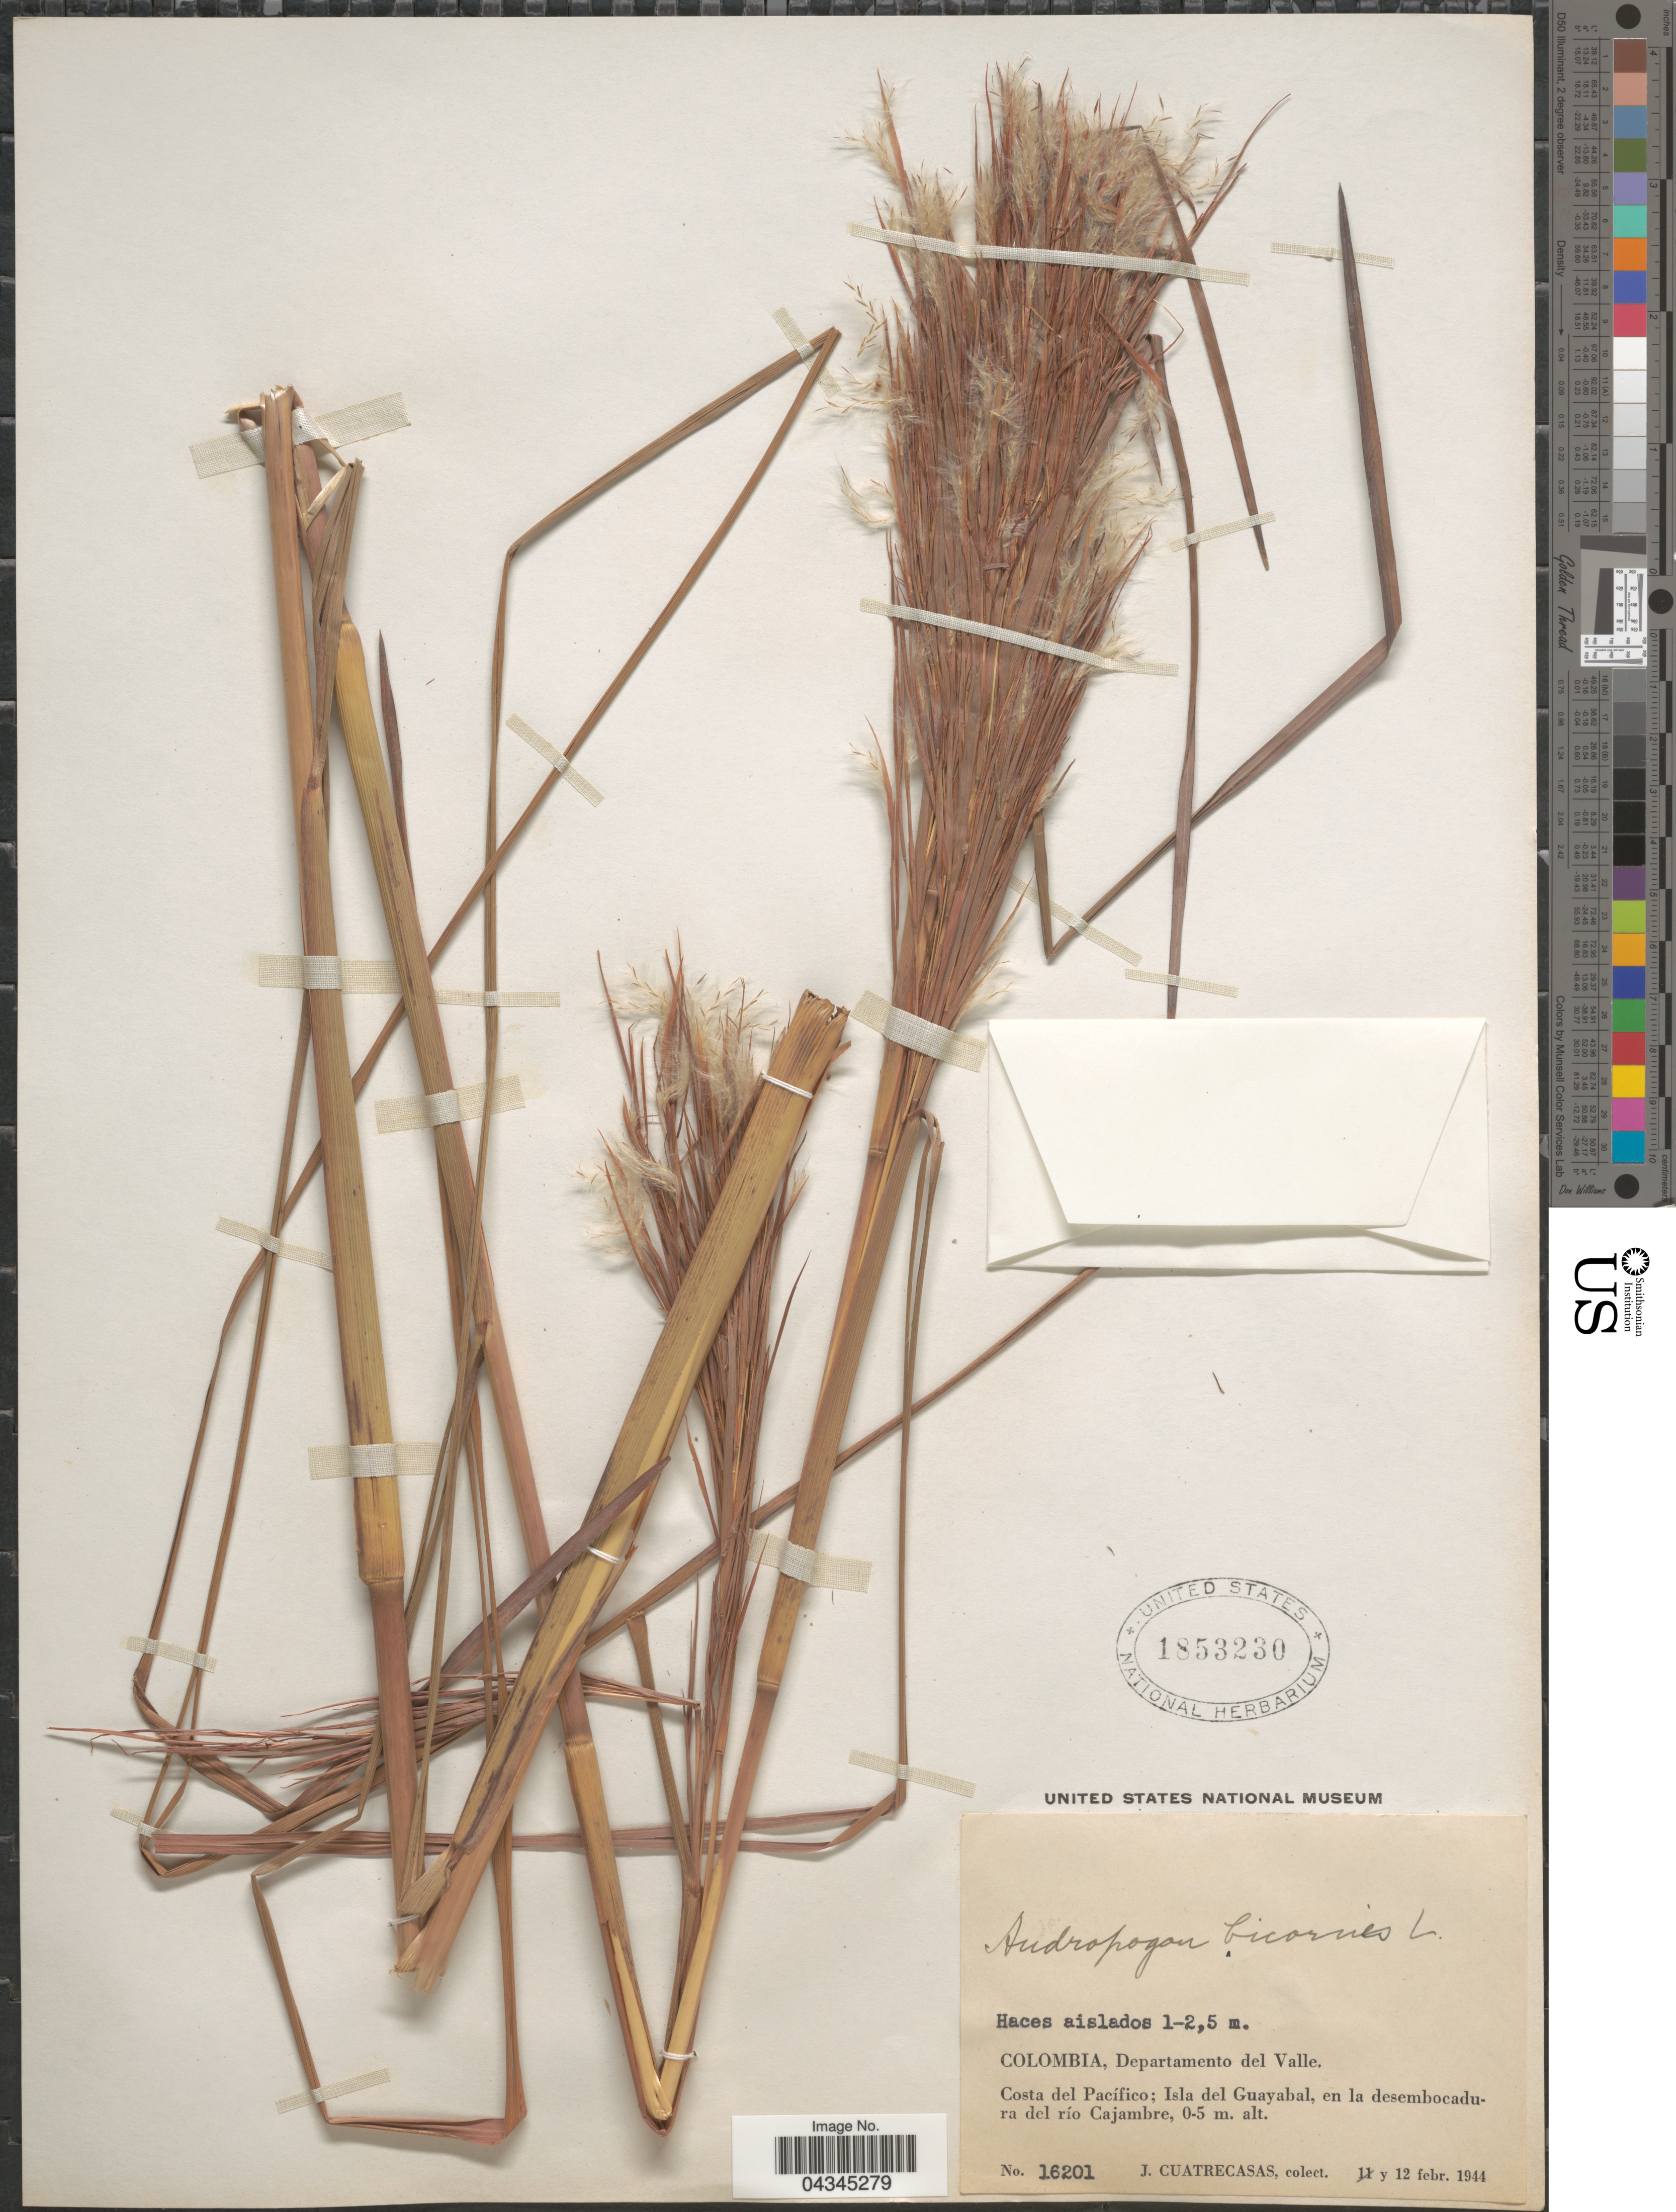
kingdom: Plantae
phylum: Tracheophyta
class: Liliopsida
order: Poales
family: Poaceae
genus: Andropogon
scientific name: Andropogon bicornis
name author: L.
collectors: J. Cuatrecasas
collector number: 16201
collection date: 1944-02-12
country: Colombia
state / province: Valle del Cauca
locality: Departamento del Valle. Costa del Pacífico; Isla del Guayabal, en la desembocadura del río Cajambre.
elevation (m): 0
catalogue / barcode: US 1853230